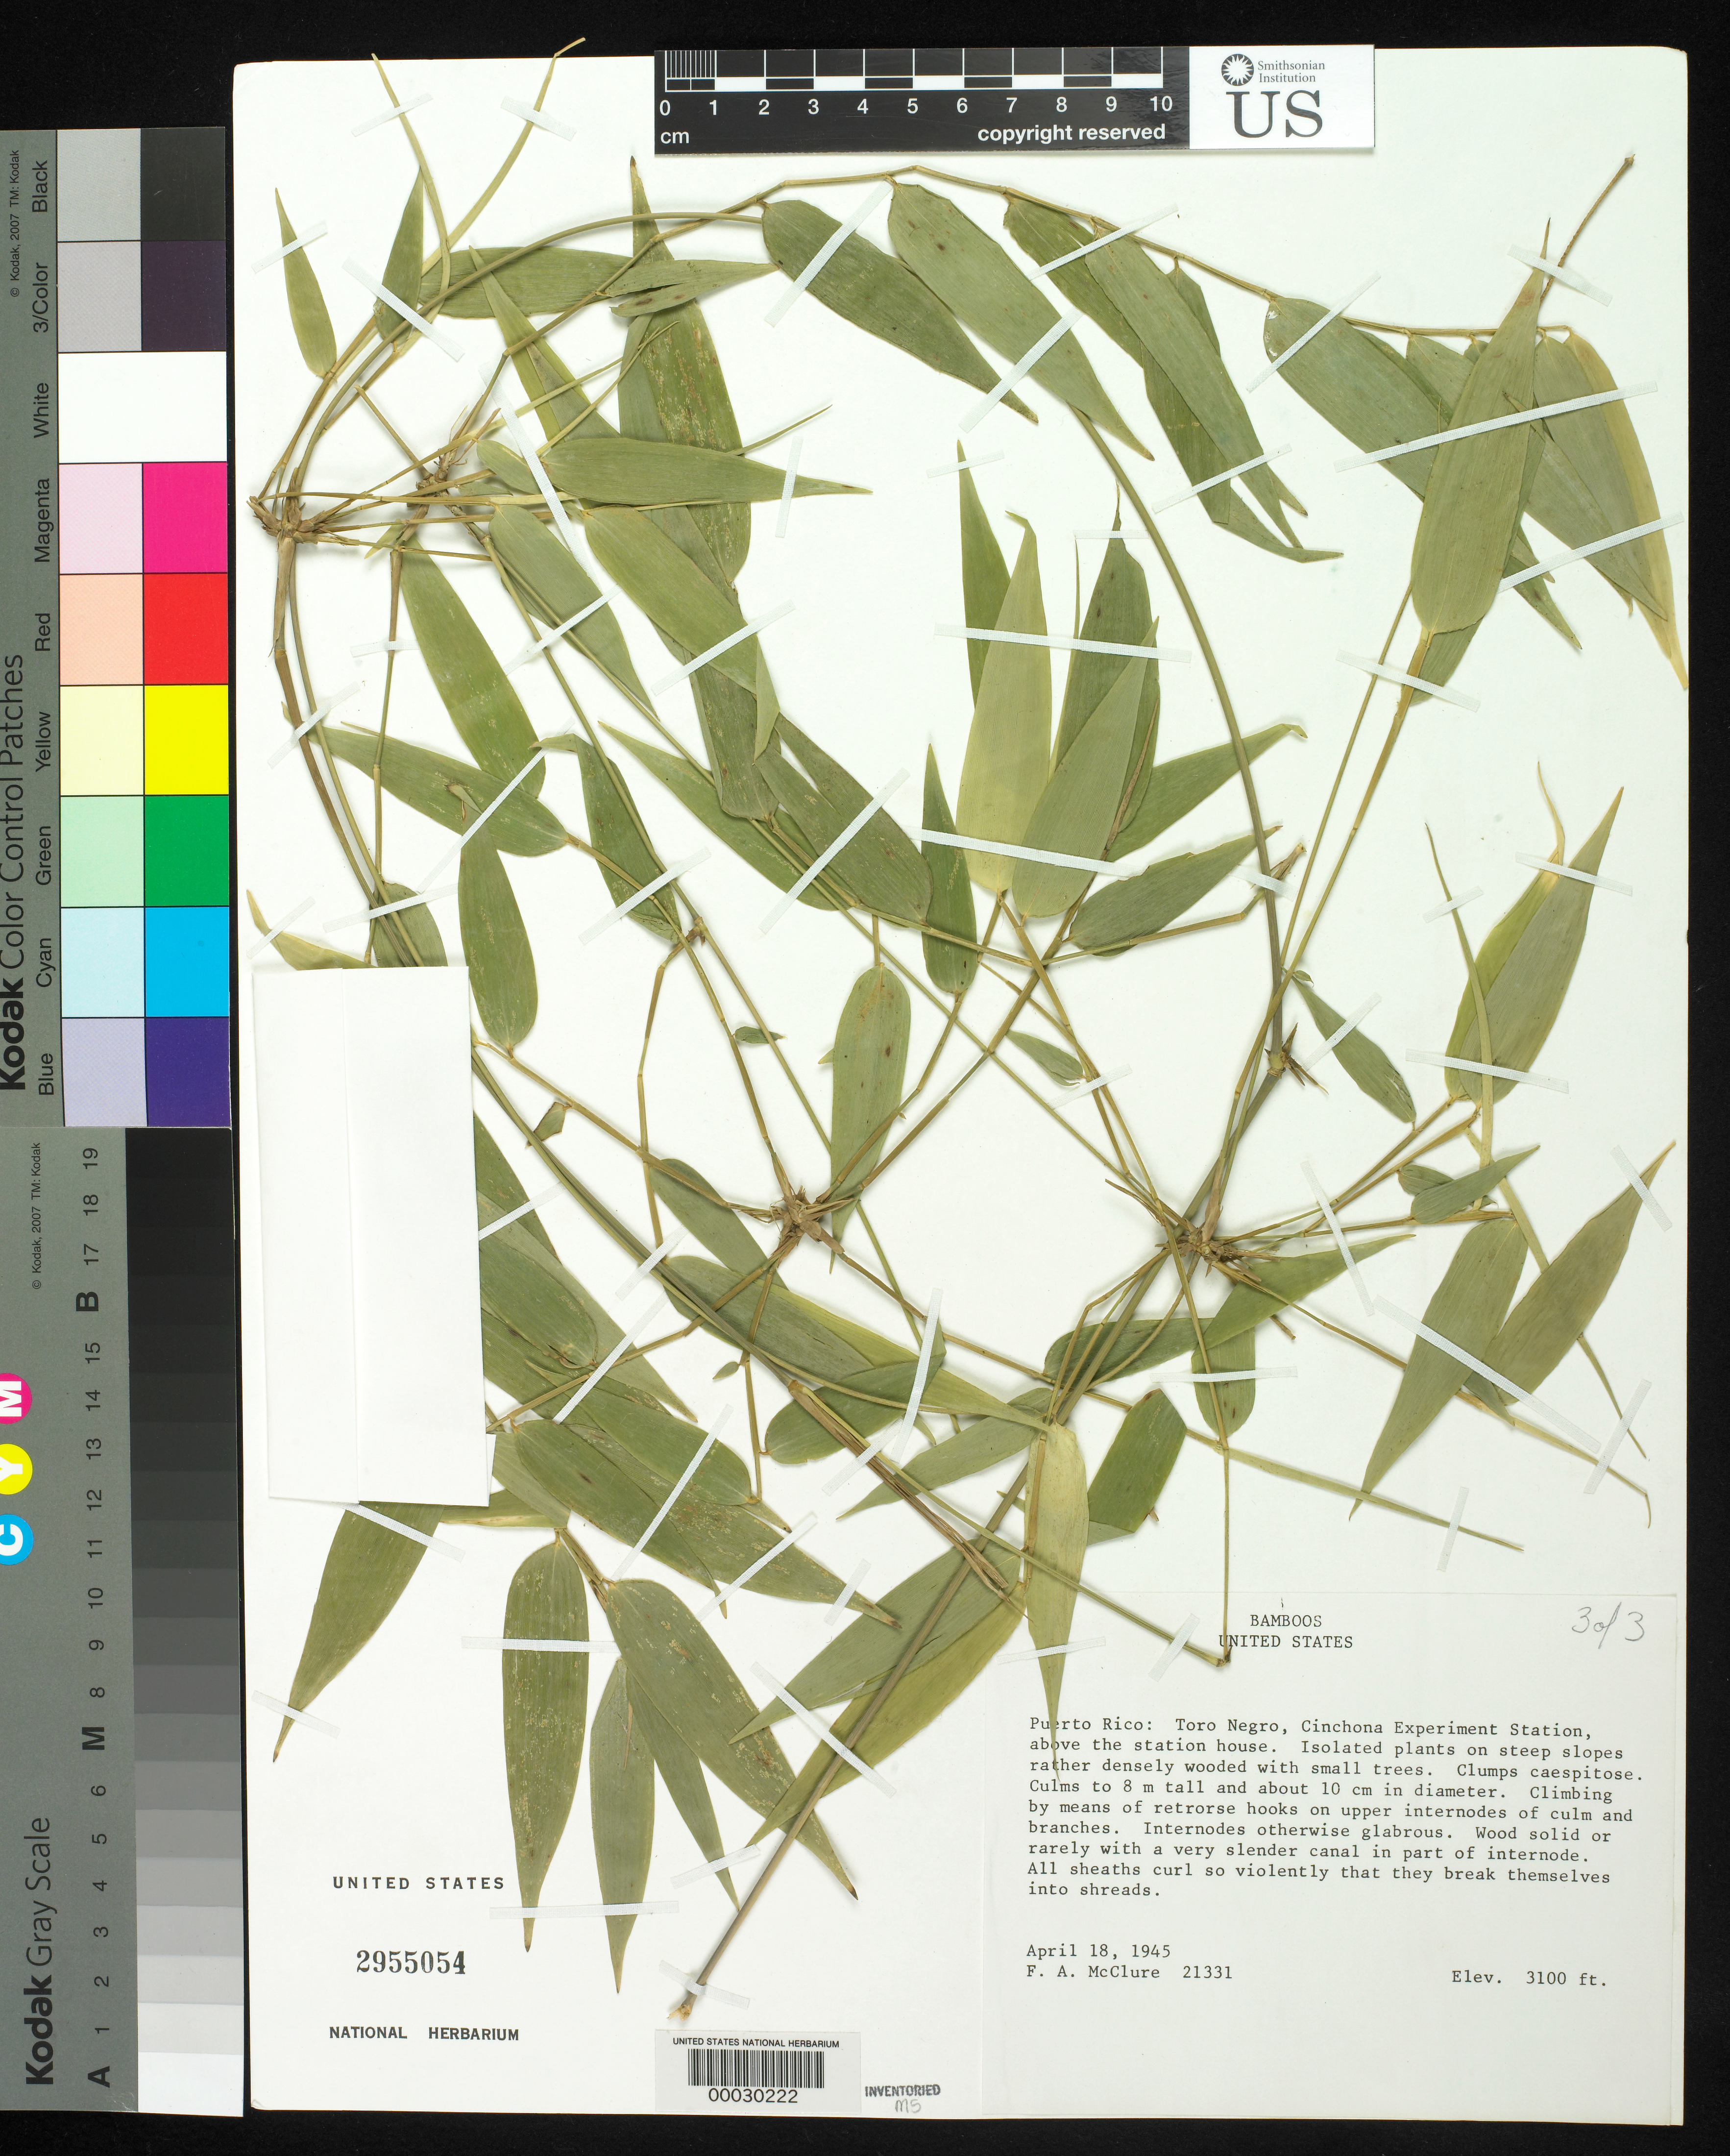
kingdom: Plantae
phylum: Tracheophyta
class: Liliopsida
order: Poales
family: Poaceae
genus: Arthrostylidium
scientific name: Arthrostylidium obtusatum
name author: Pilg. in Urb.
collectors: F. A. McClure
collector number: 21331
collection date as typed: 18 Apr 1945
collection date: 1945-04-18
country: Puerto Rico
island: Greater Antilles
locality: Toro negro, cinchona experiment station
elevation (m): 946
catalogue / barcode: US 2955054